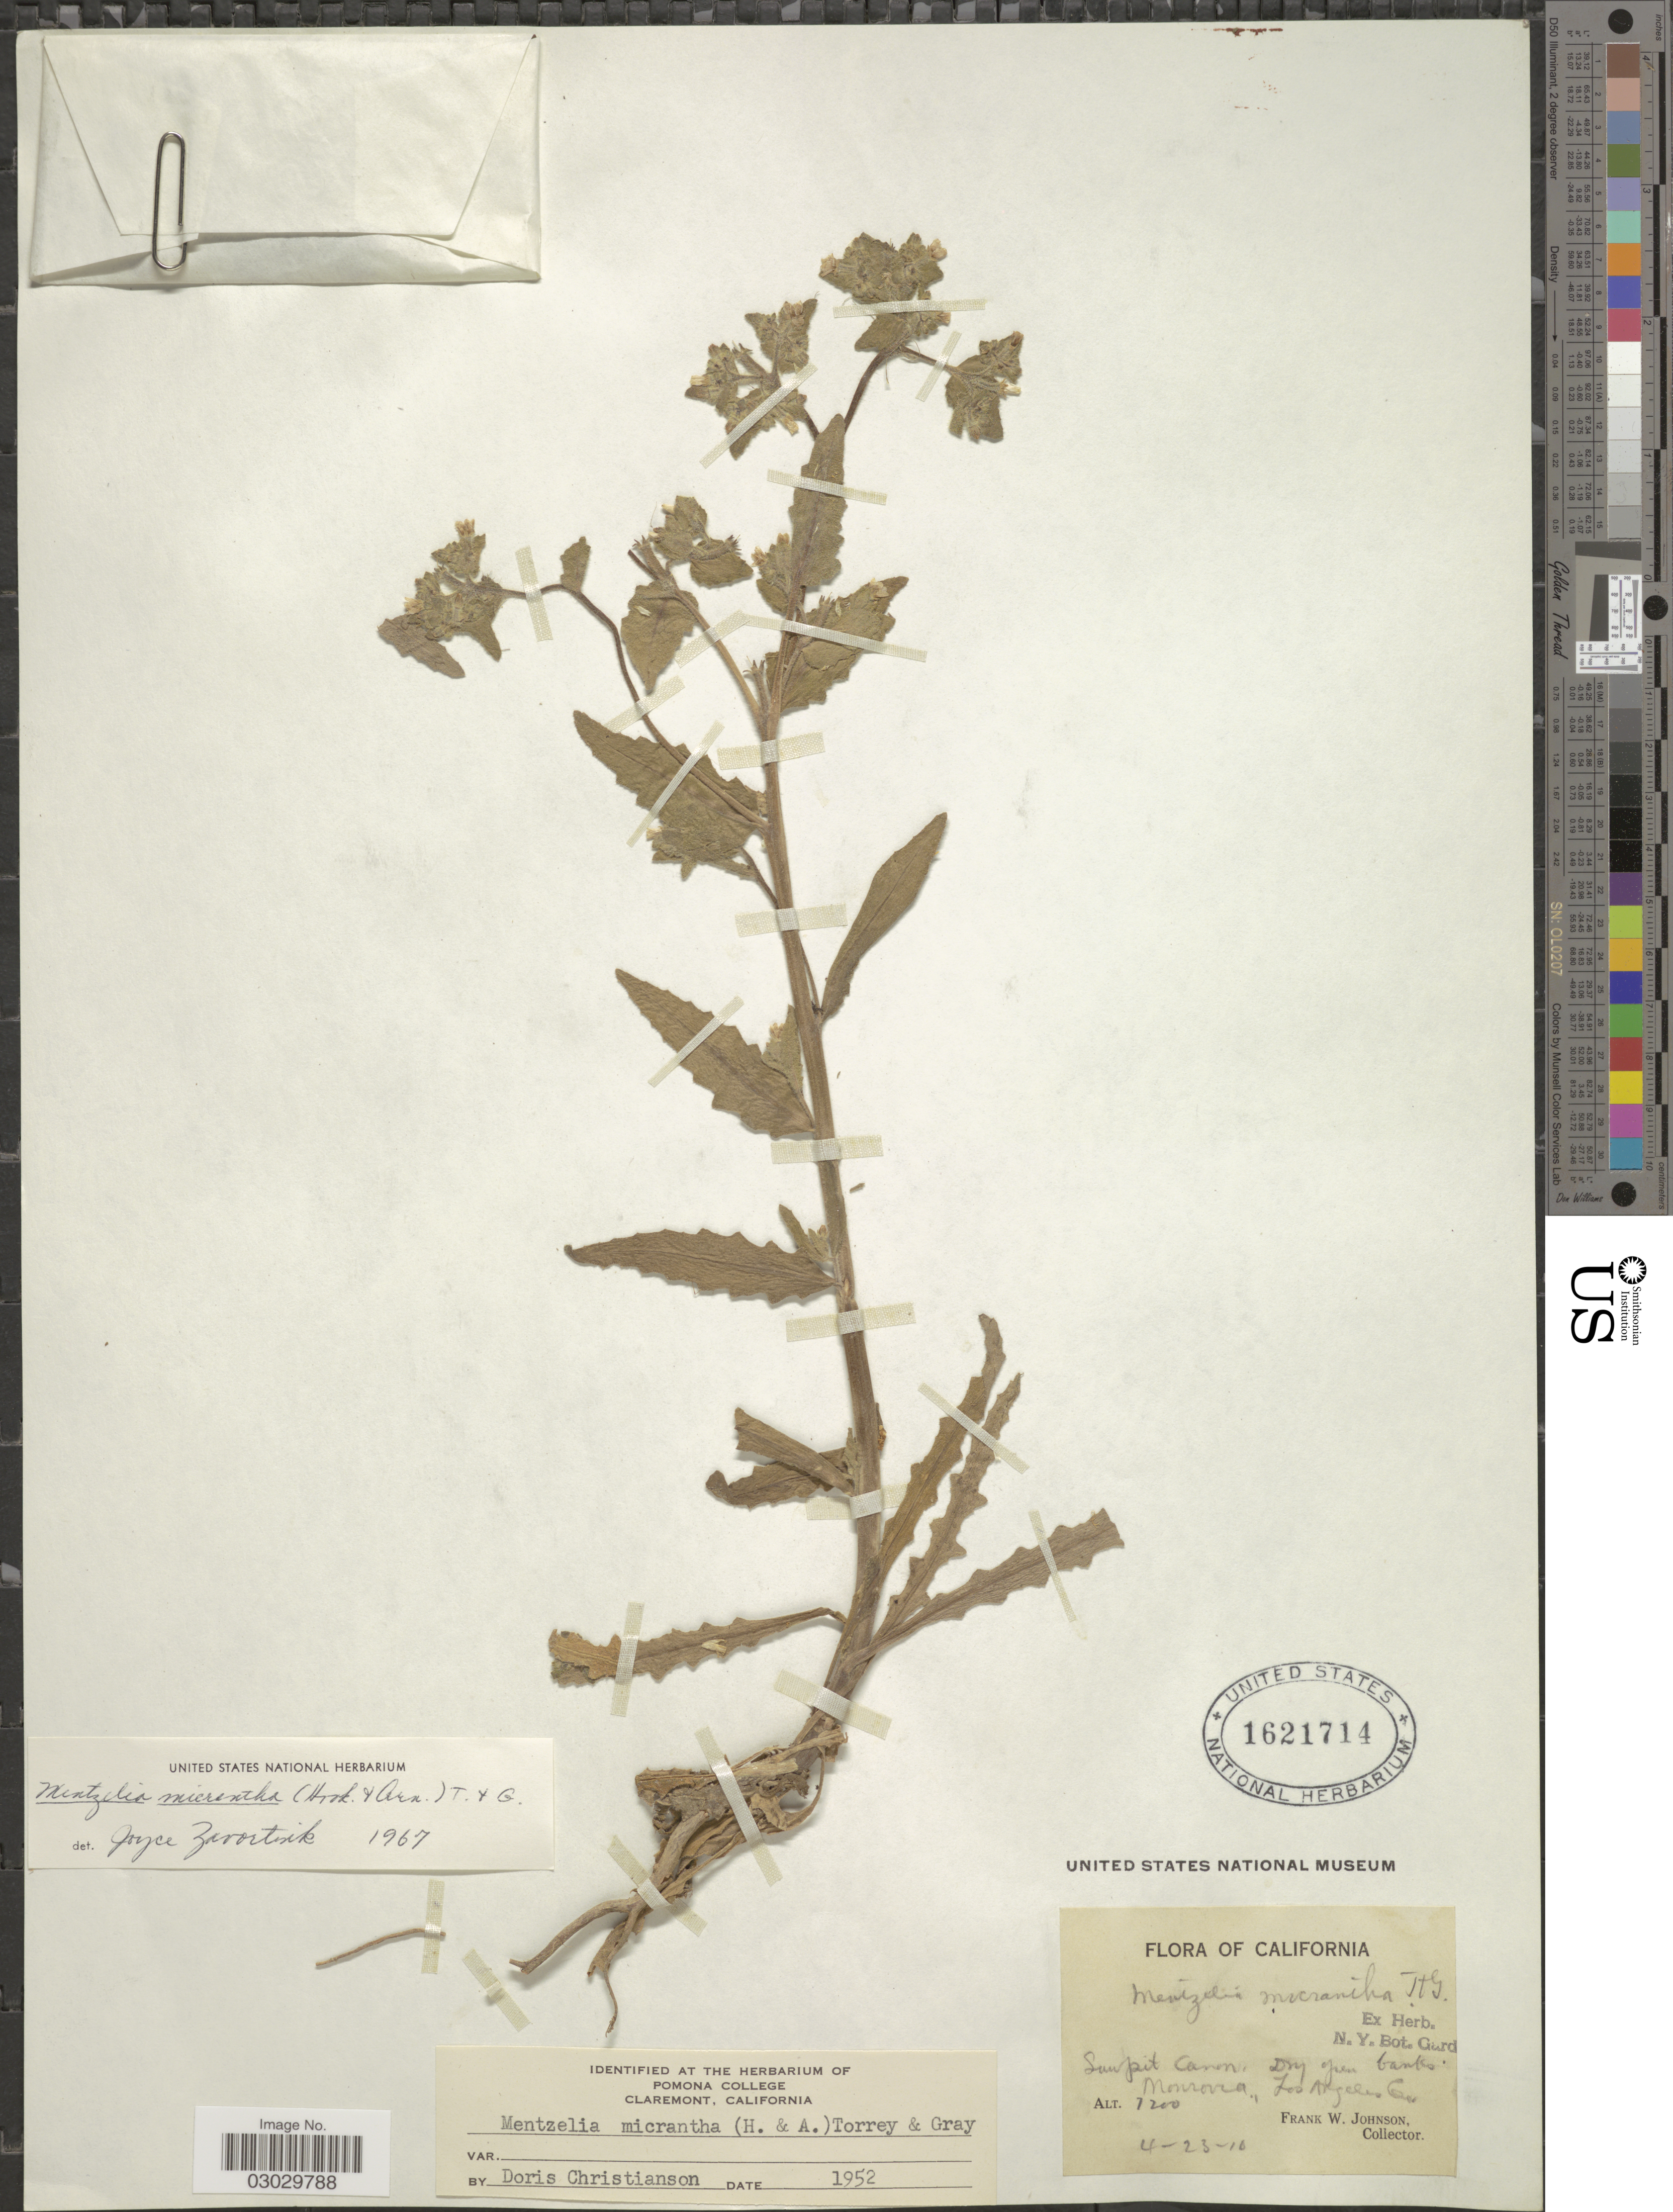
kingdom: Plantae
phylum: Tracheophyta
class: Magnoliopsida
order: Cornales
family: Loasaceae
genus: Mentzelia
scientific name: Mentzelia micrantha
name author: (Hook.) Torr. & A. Gray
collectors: F. W. Johnson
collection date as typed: Transcribed d/m/y: 23/4/10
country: United States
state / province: California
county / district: Los Angeles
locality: Sawpit Canon, Dry open banks. Monrovia, Los Angeles Co.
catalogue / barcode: US 1621714